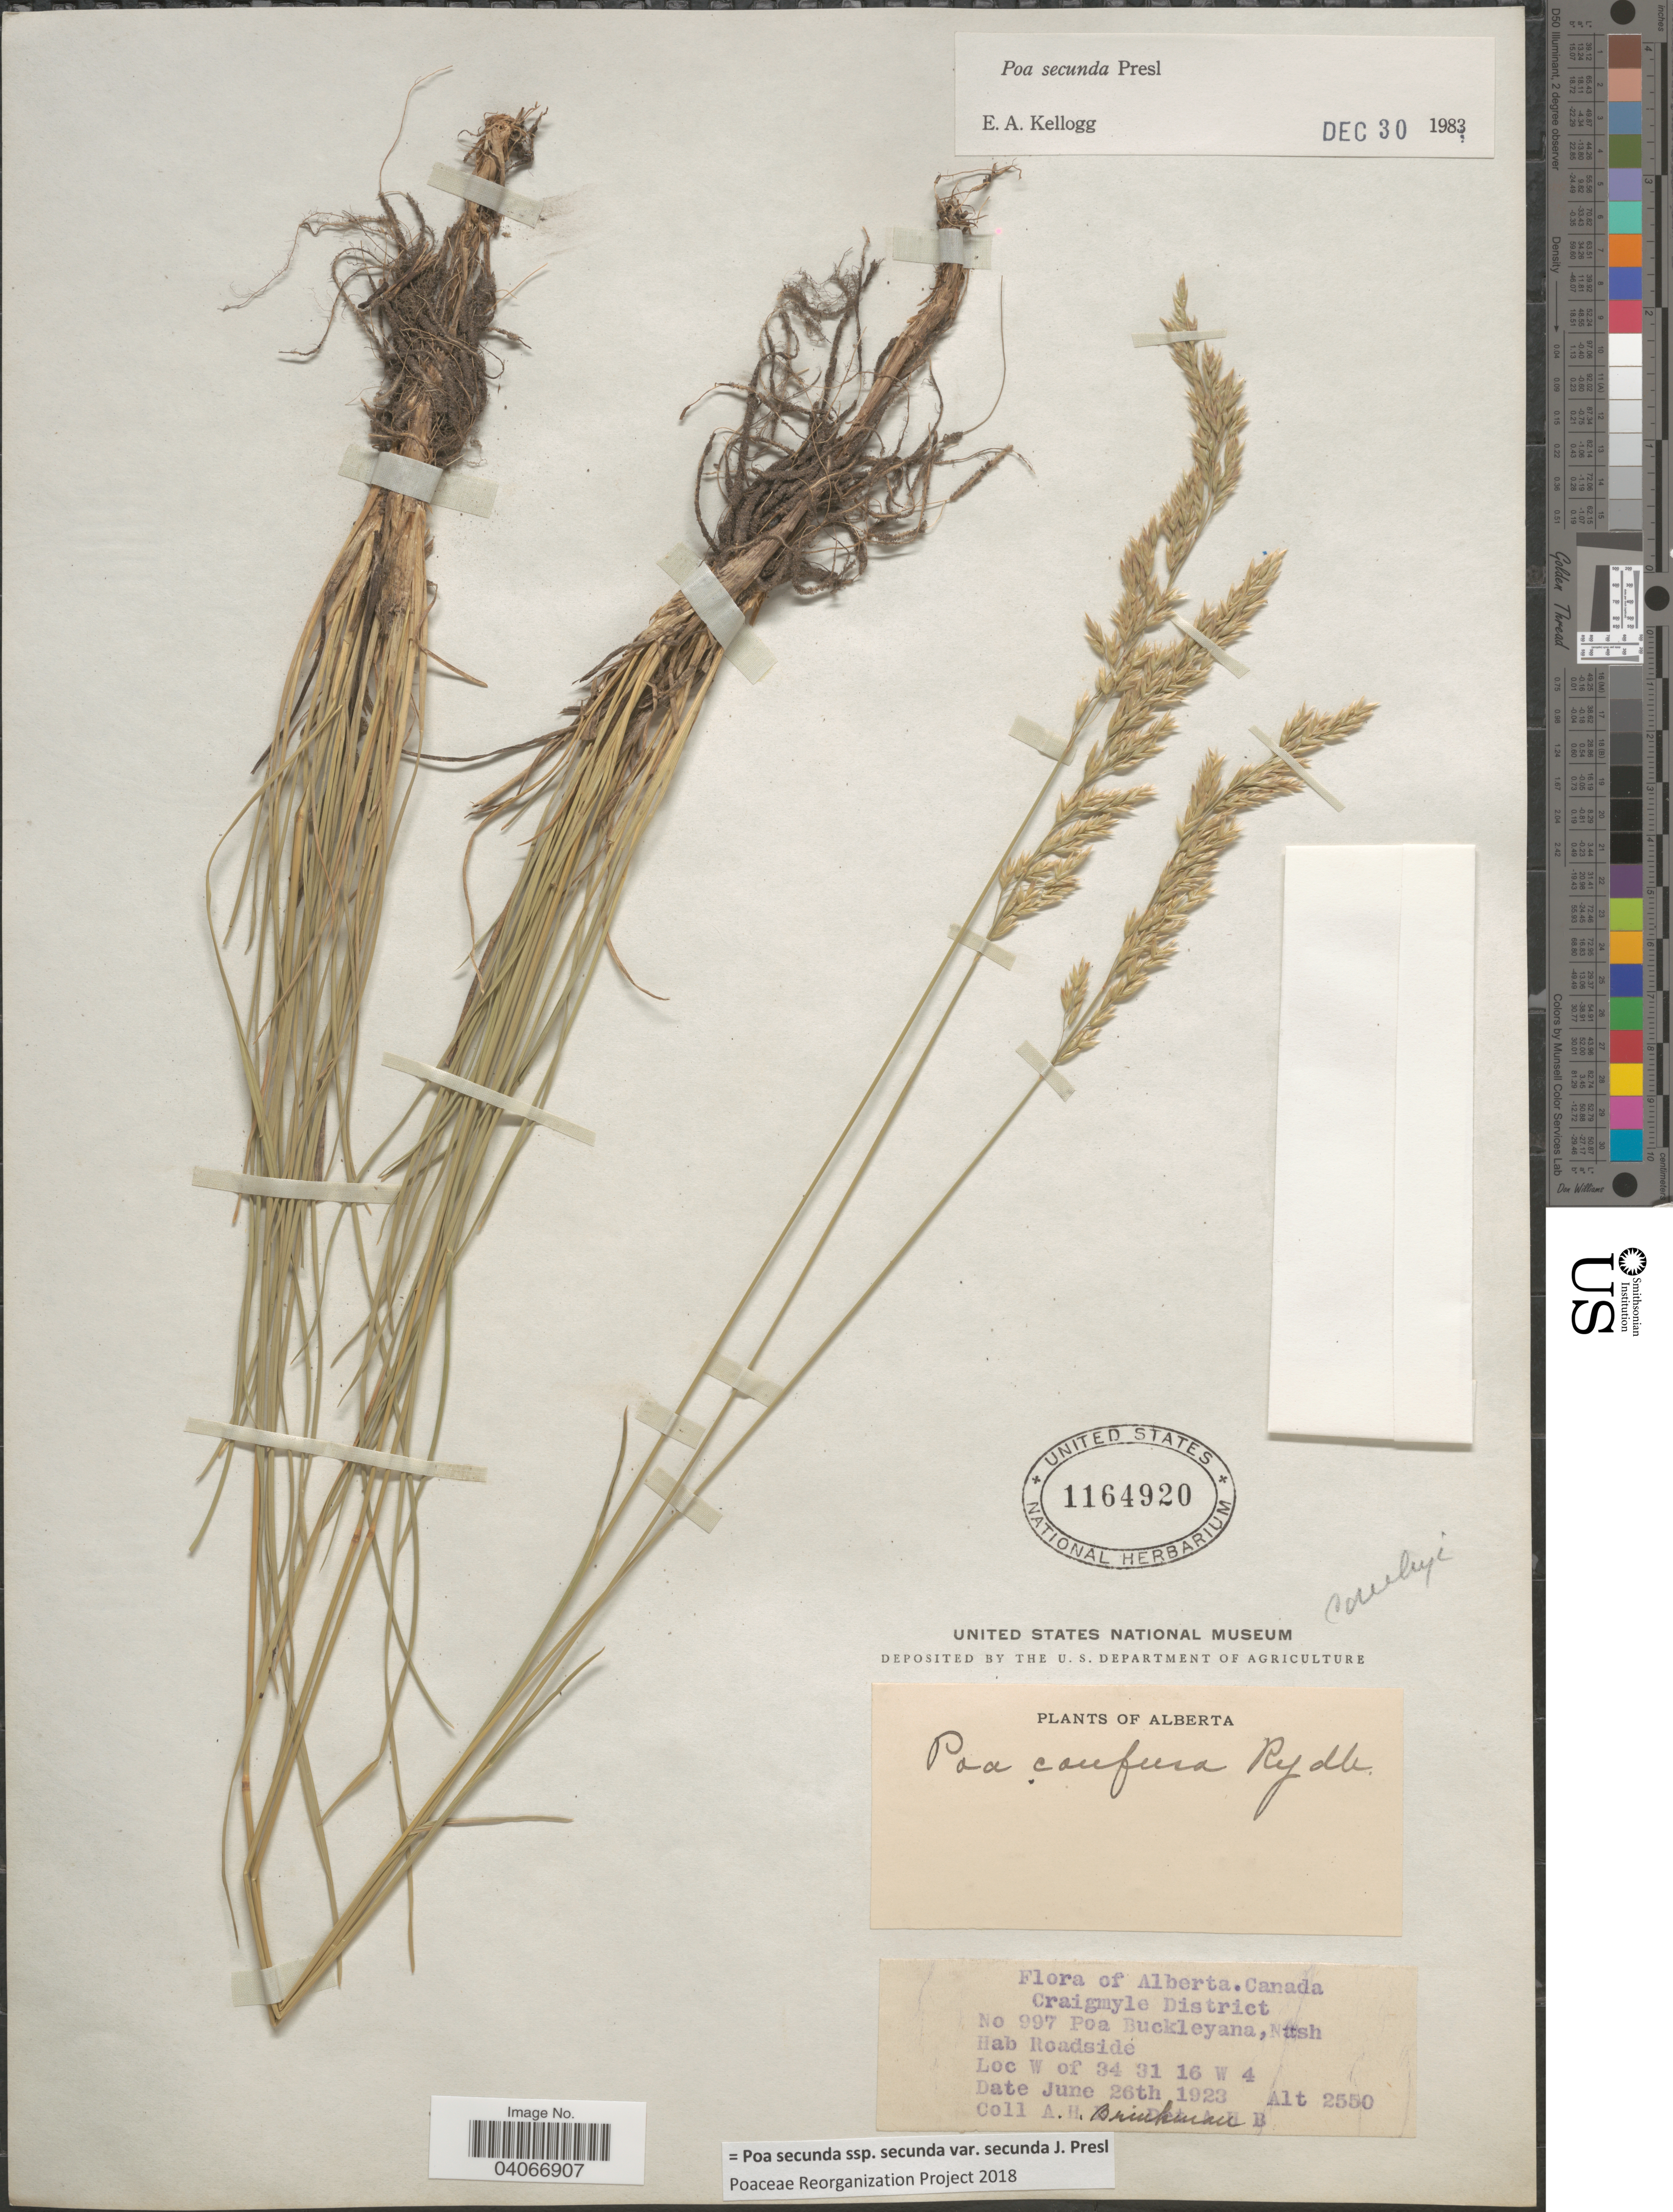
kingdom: Plantae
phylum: Tracheophyta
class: Liliopsida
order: Poales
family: Poaceae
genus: Poa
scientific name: Poa secunda subsp. secunda var. secunda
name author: J. Presl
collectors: A. Brinkman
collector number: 997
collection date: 1923-06-26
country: Canada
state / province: Alberta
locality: Craigmyle District. Roadside. W of 34 31 16 W 4.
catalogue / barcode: US 1164920